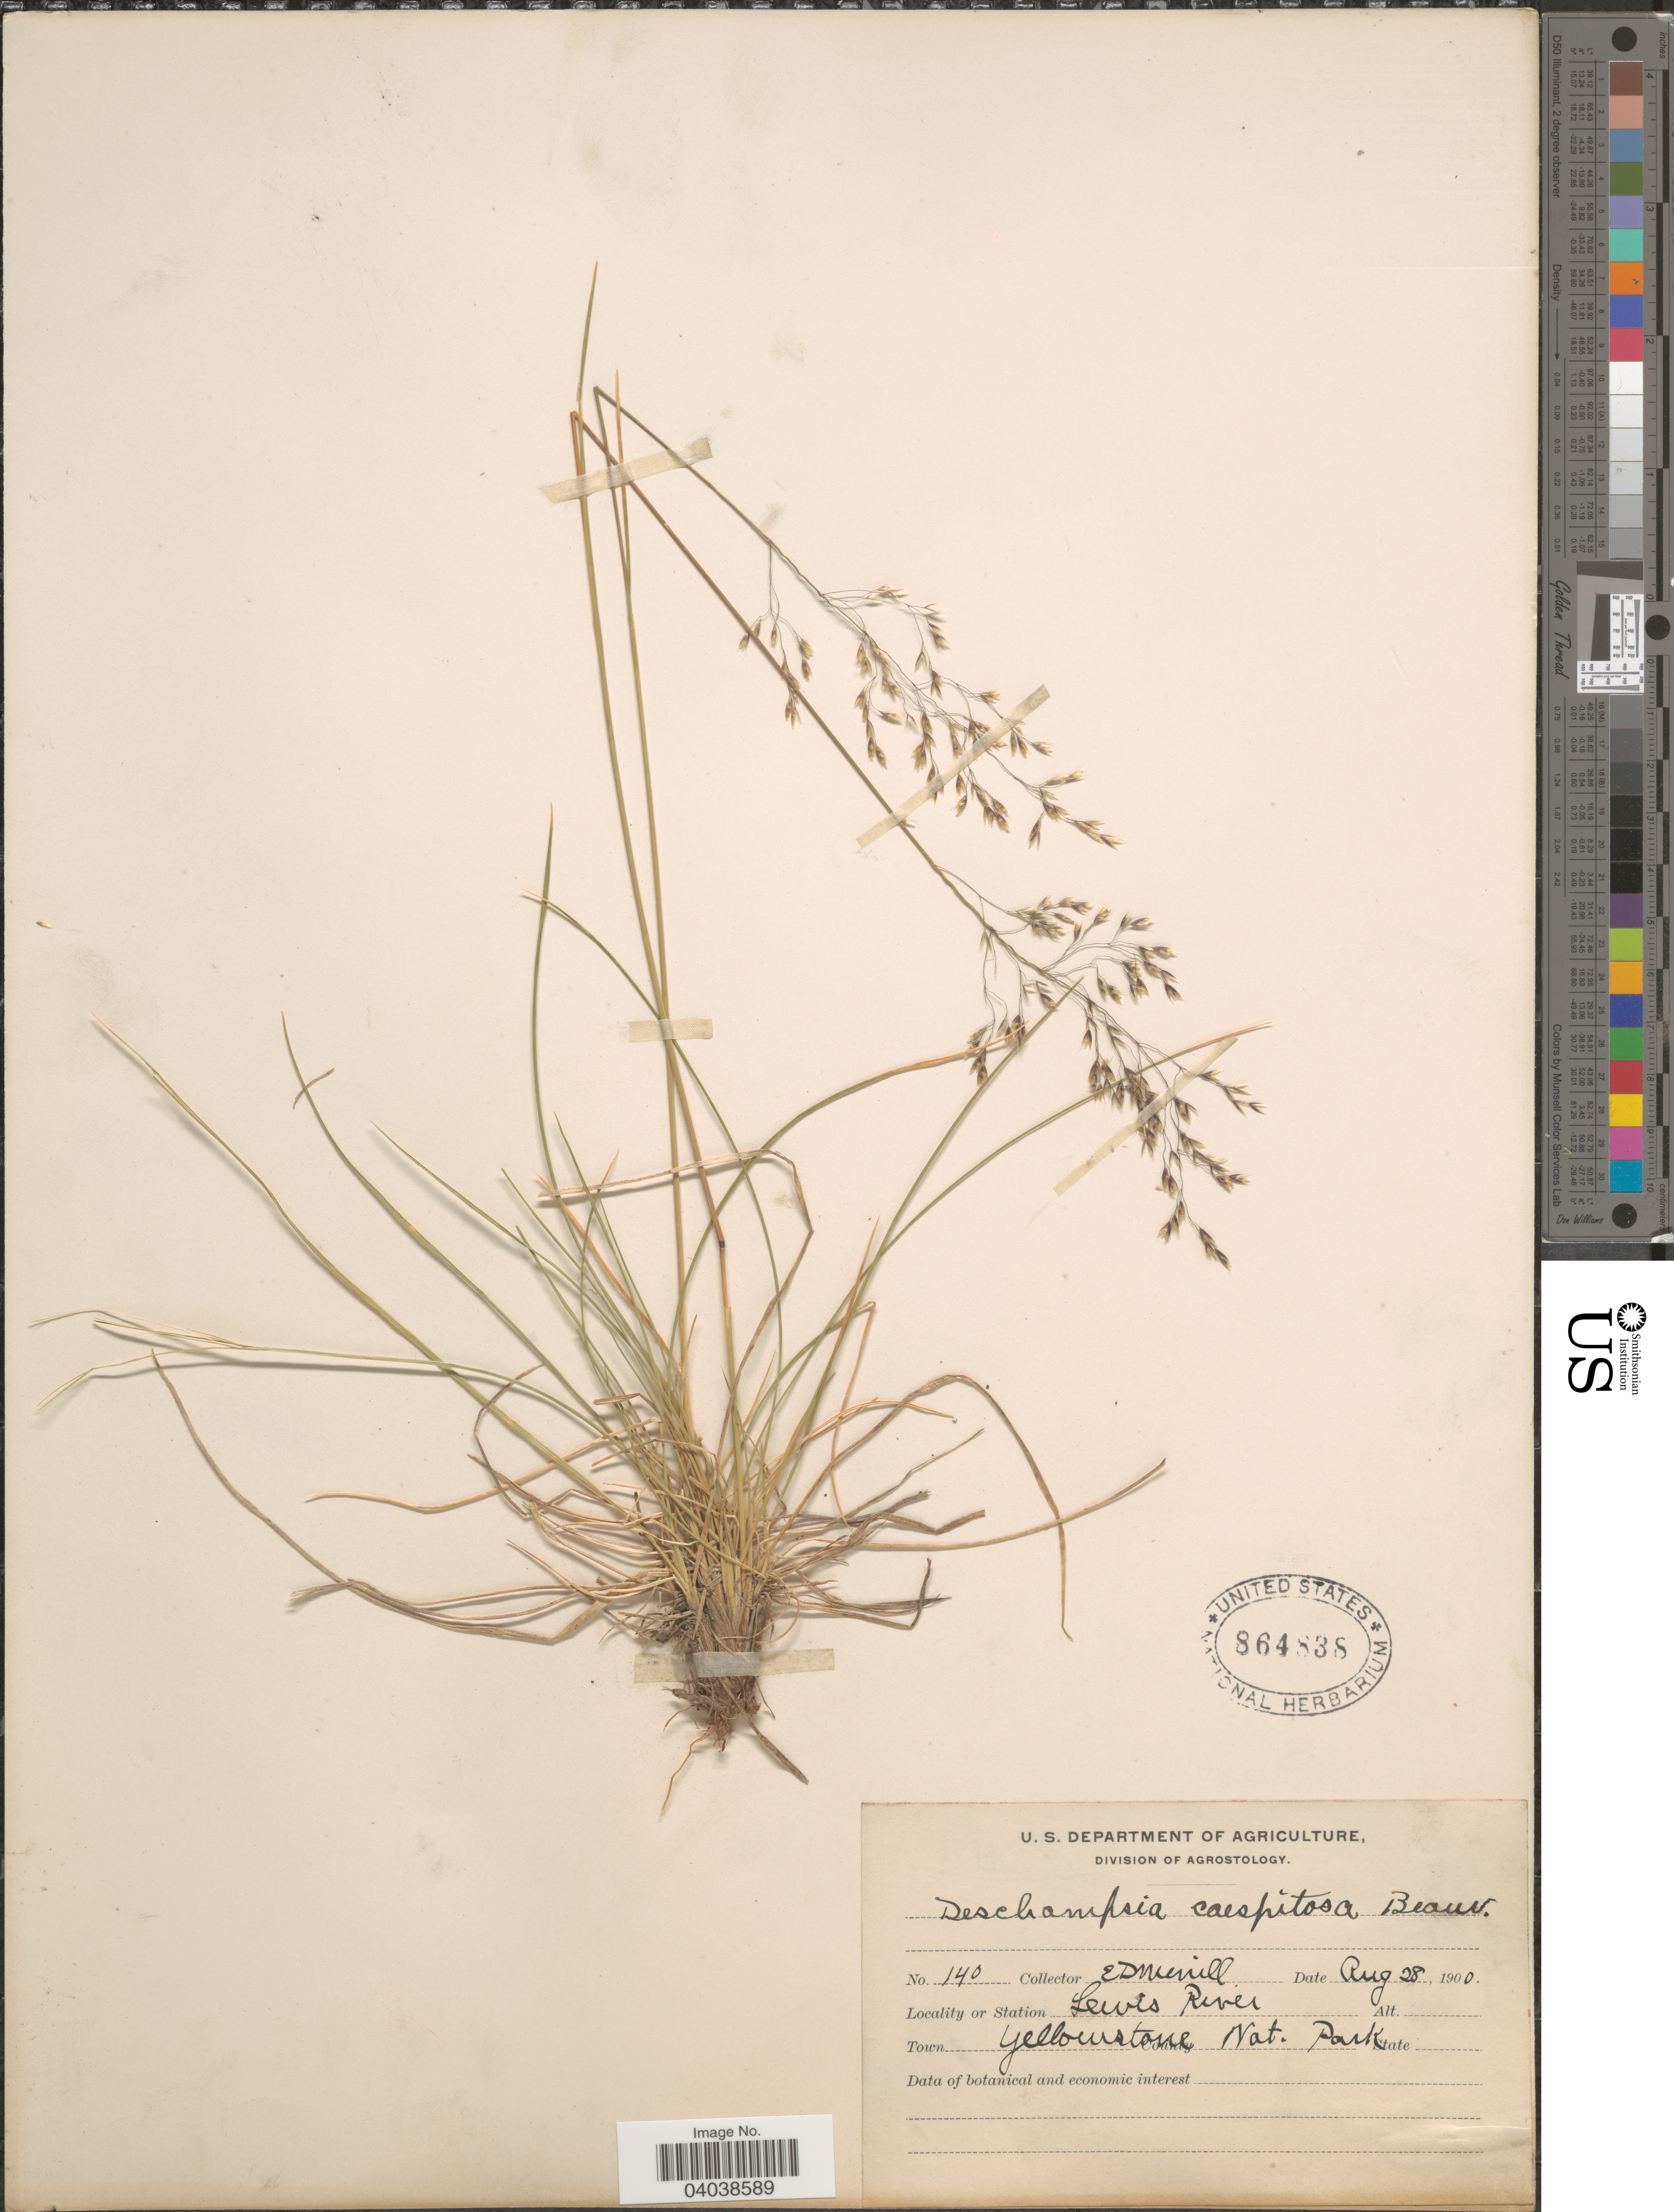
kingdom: Plantae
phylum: Tracheophyta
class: Liliopsida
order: Poales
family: Poaceae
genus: Deschampsia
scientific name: Deschampsia cespitosa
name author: (L.) P. Beauv.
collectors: E. D. Merrill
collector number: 140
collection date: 1900-08-28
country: United States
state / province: Wyoming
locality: Station Lewis River. Town Yellowstone Nat. Park.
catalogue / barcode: US 864838